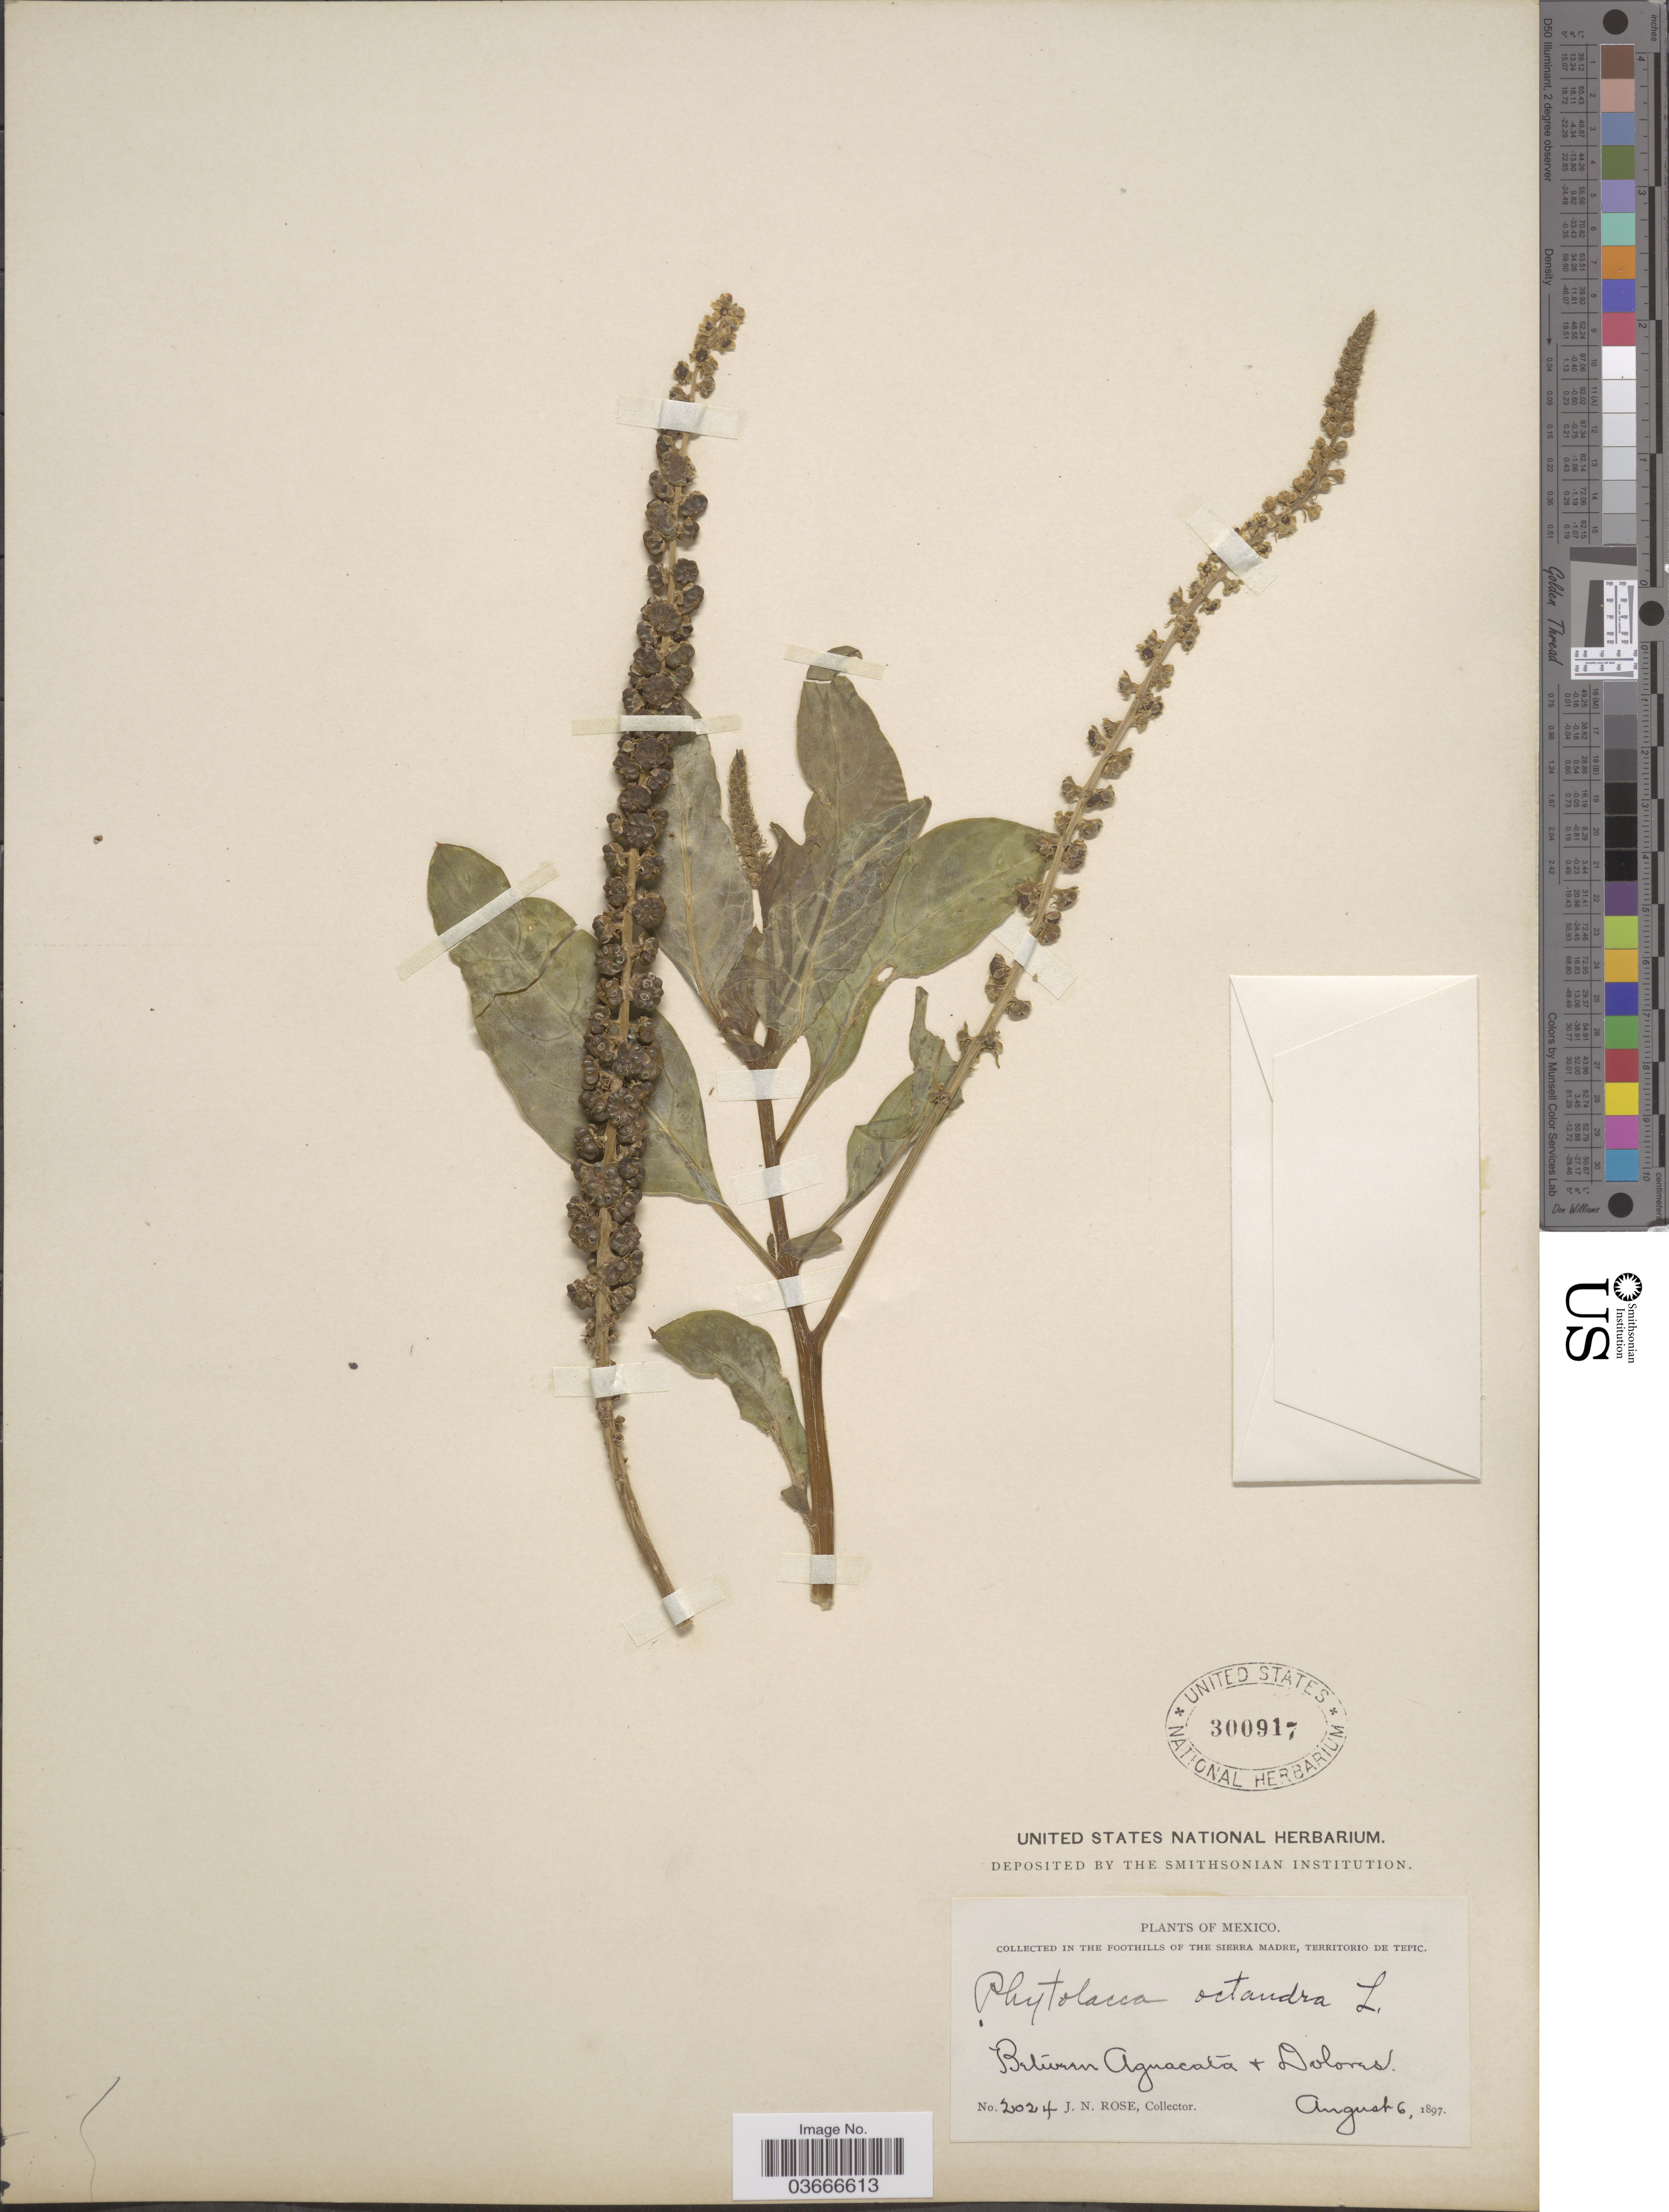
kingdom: Plantae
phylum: Tracheophyta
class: Magnoliopsida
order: Caryophyllales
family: Phytolaccaceae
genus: Phytolacca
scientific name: Phytolacca octandra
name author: L.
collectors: J. N. Rose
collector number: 2024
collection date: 1897-08-06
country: Mexico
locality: In the foothills of the Sierra Madre, Territorio de Tepic. Between Aguacata & Dolores.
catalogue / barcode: US 300917